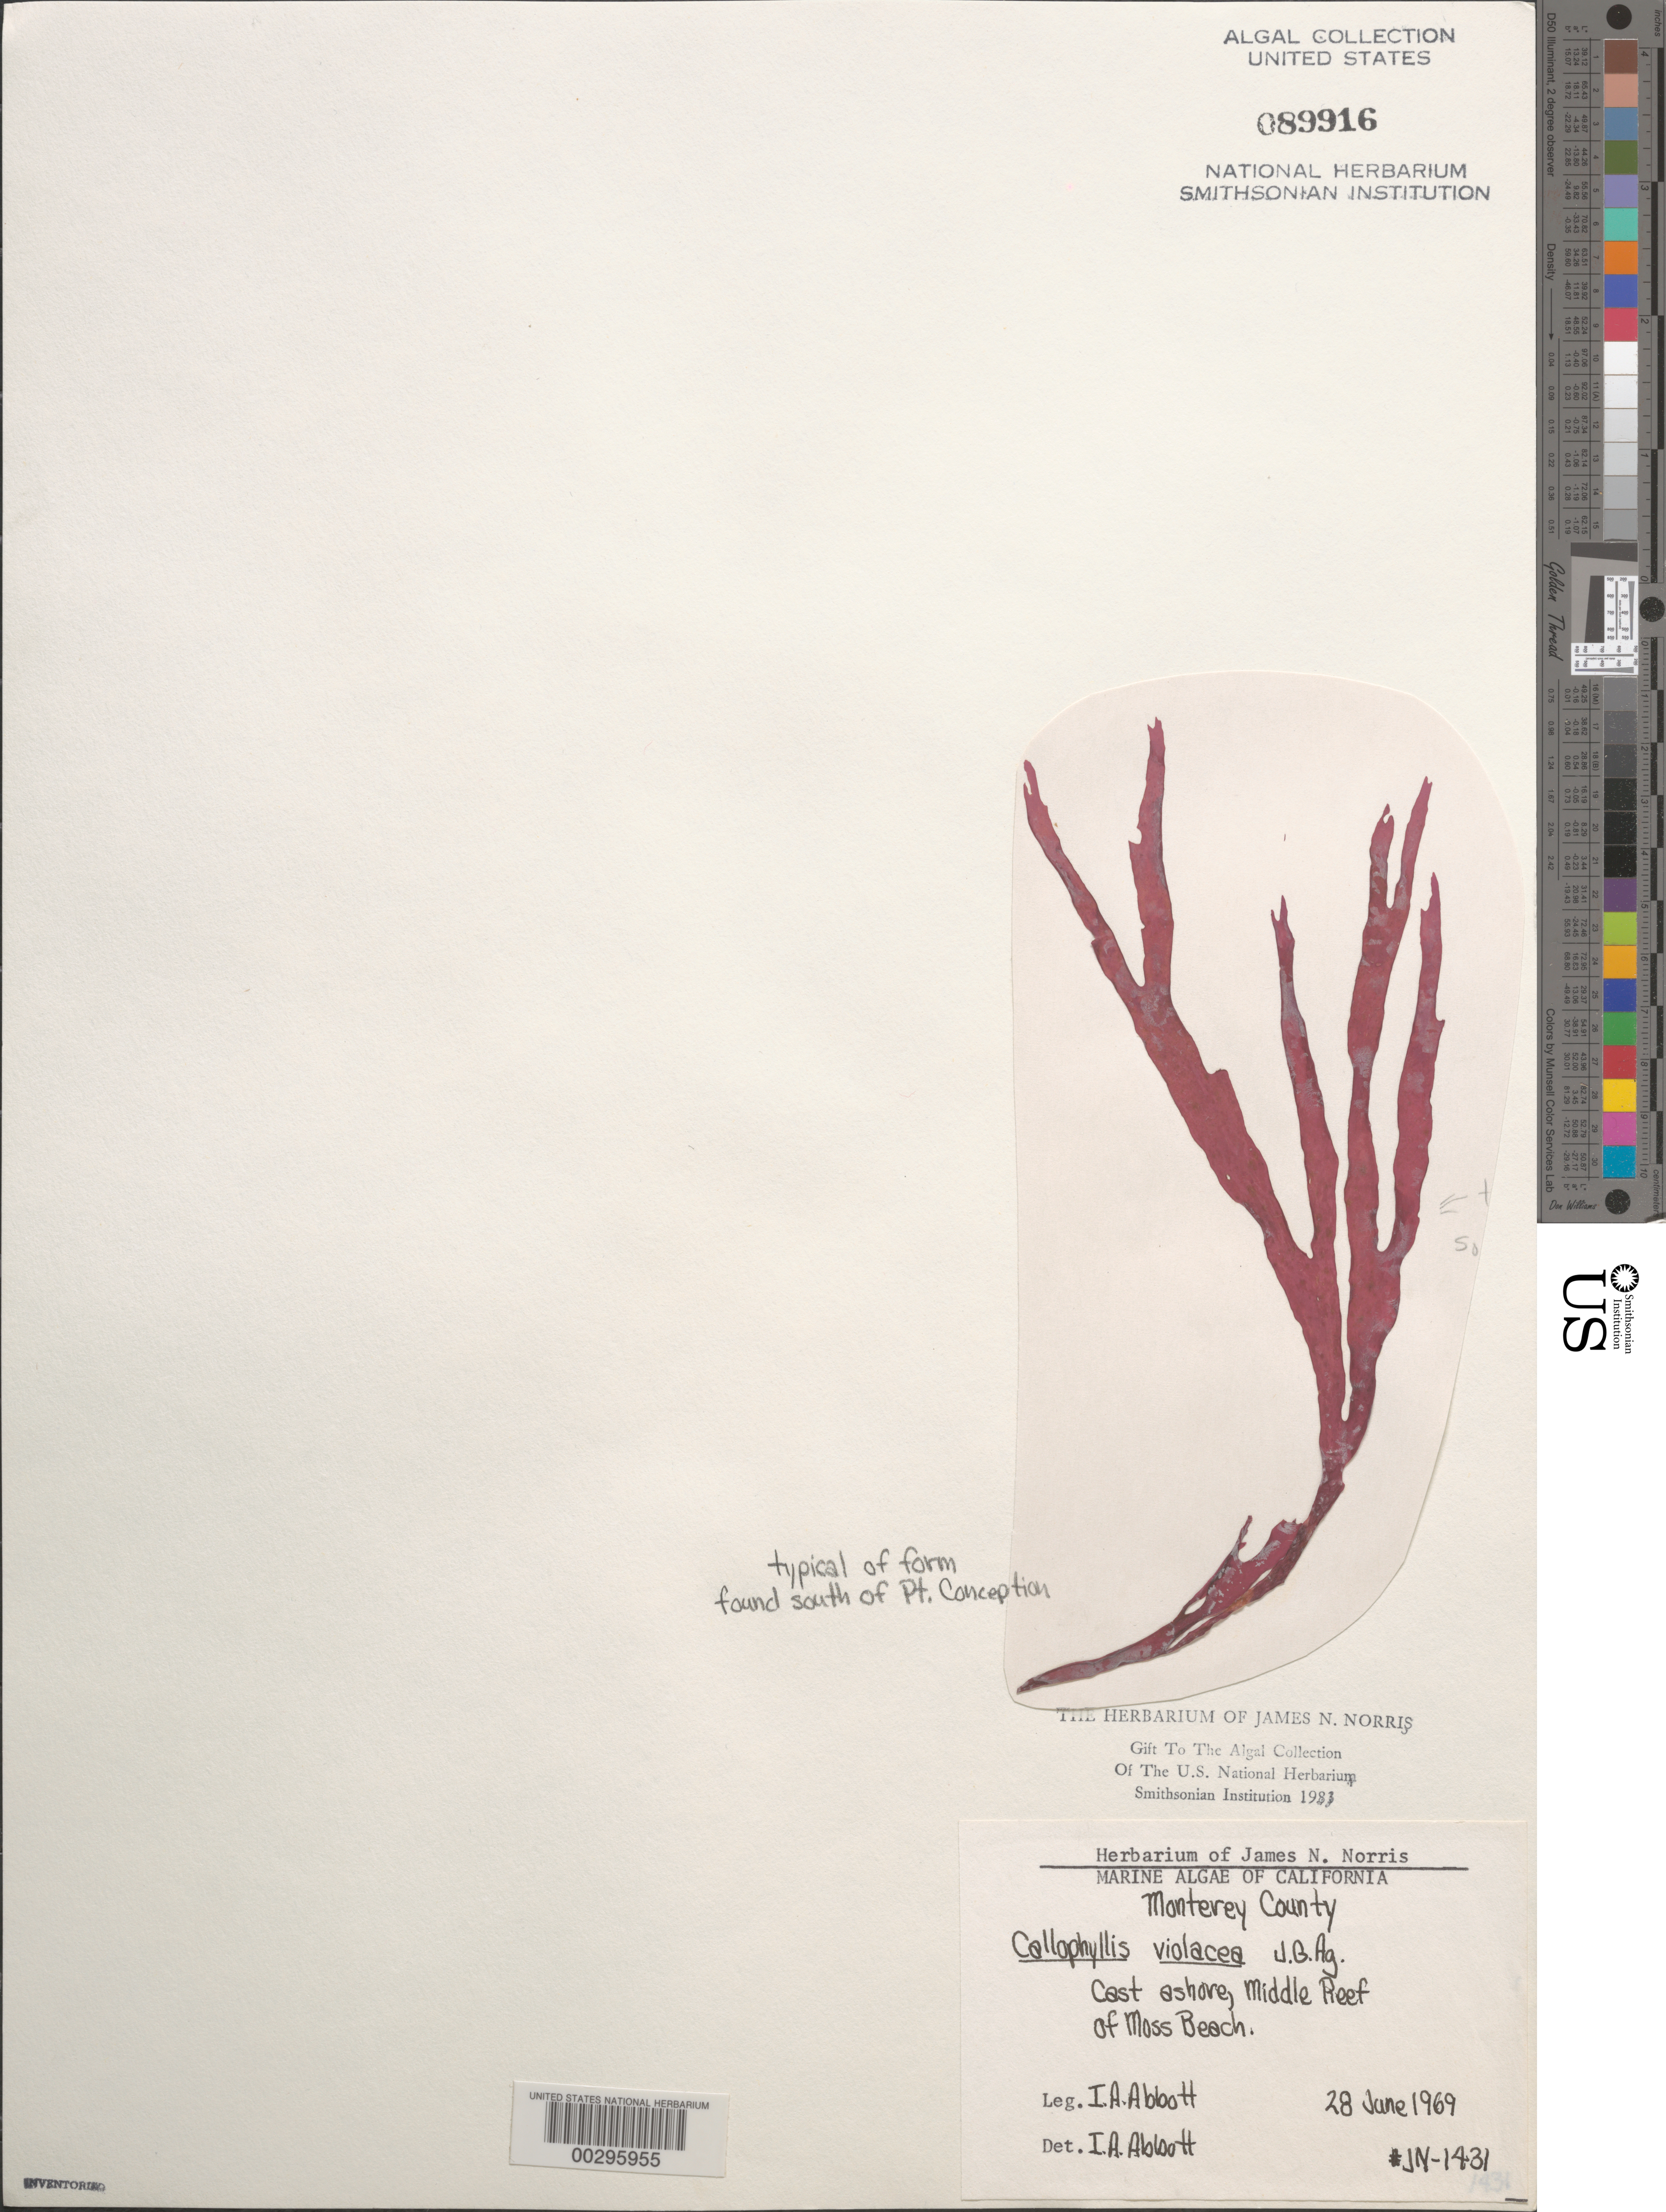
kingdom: Plantae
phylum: Rhodophyta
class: Florideophyceae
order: Gigartinales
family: Kallymeniaceae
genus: Callophyllis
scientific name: Callophyllis violacea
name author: J. Agardh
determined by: Abbott, Isabella A.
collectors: I. A. Abbott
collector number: JN-1431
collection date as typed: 28 Jun 1969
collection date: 1969-06-28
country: United States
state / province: California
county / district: Monterey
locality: Middle Reef of Moss Beach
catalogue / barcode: US 89916